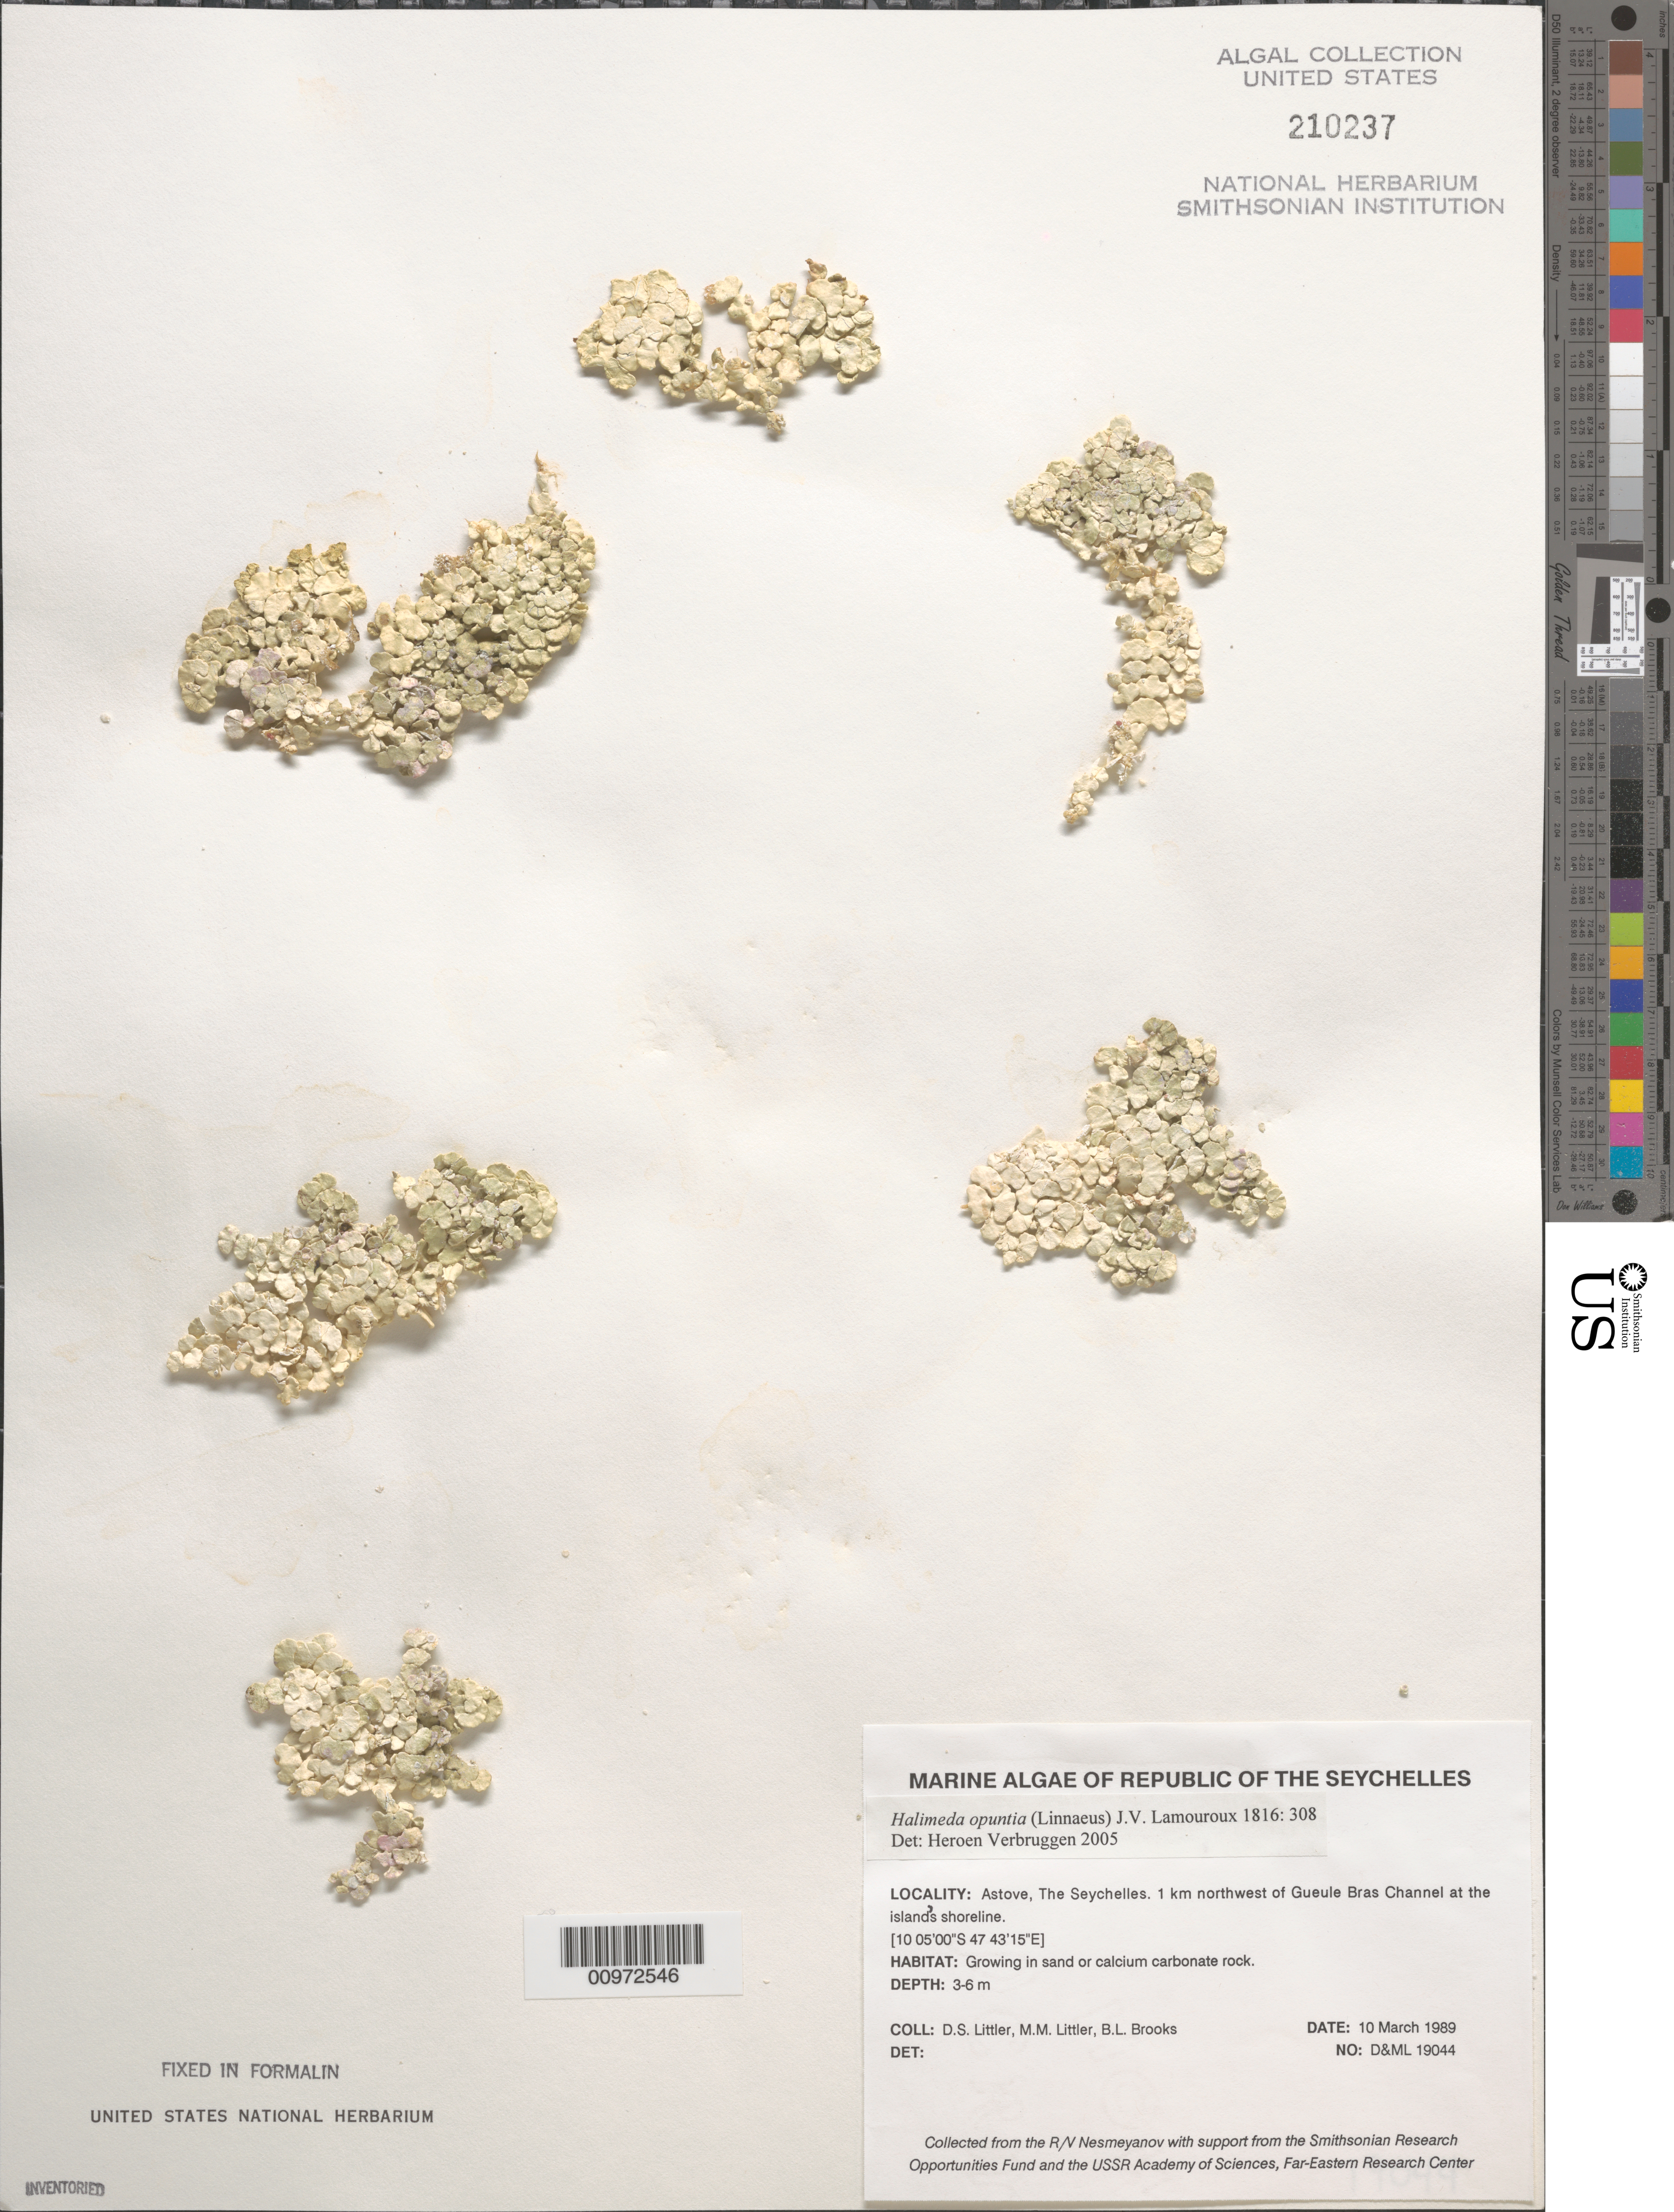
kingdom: Plantae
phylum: Chlorophyta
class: Ulvophyceae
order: Bryopsidales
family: Halimedaceae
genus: Halimeda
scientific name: Halimeda opuntia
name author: (L.) J.V.Lamouroux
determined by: Verbruggen, H.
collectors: D. S. Littler, M. M. Littler & B. Brooks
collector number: D&ML 19044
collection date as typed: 10 Mar 1989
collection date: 1989-03-10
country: Seychelles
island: Astove Atoll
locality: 1 km northwest of Gueule Bras Channel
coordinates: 10 05'00"S, 47 43'15"E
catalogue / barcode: US 210237